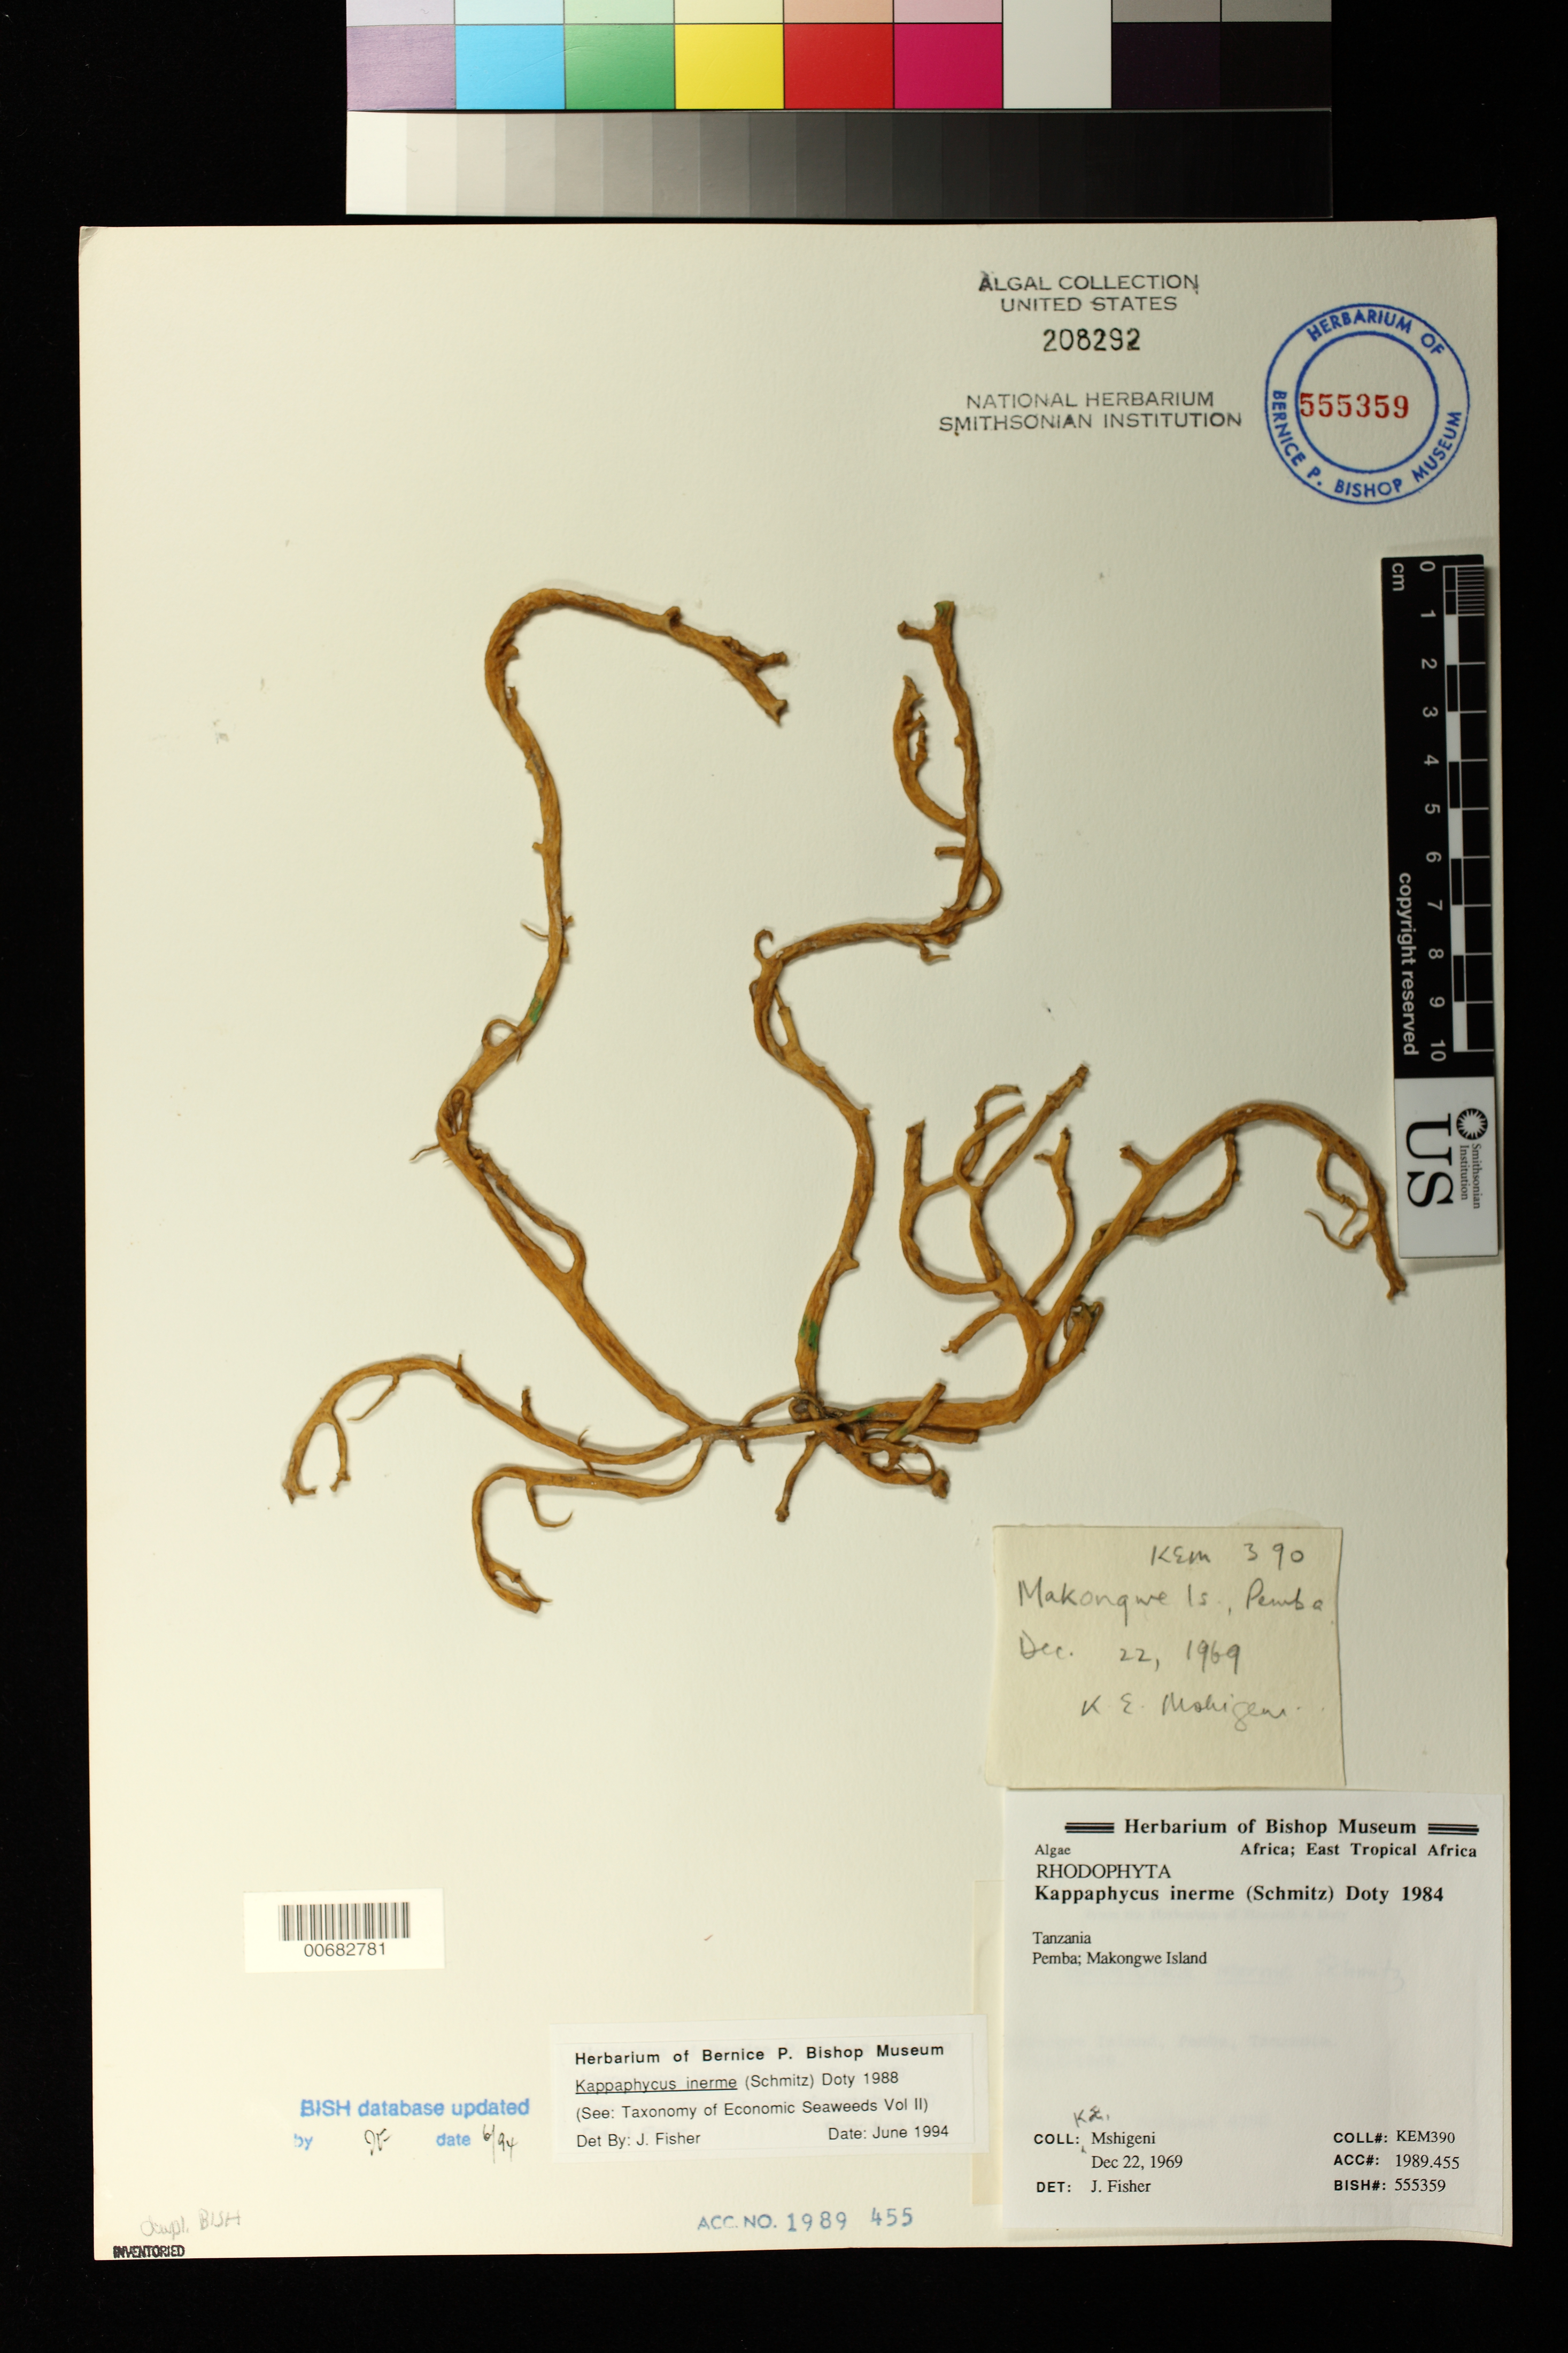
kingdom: Plantae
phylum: Rhodophyta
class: Florideophyceae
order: Gigartinales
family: Solieriaceae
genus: Kappaphycus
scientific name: Kappaphycus inermis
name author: (F. Schmitz) Doty ex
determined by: Fisher, Jack R.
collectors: K. Mshigeni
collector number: KEM 390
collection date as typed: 22 Dec 1969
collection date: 1969-12-22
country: Tanzania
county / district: Pemba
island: Makongwe Island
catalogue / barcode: US 208292